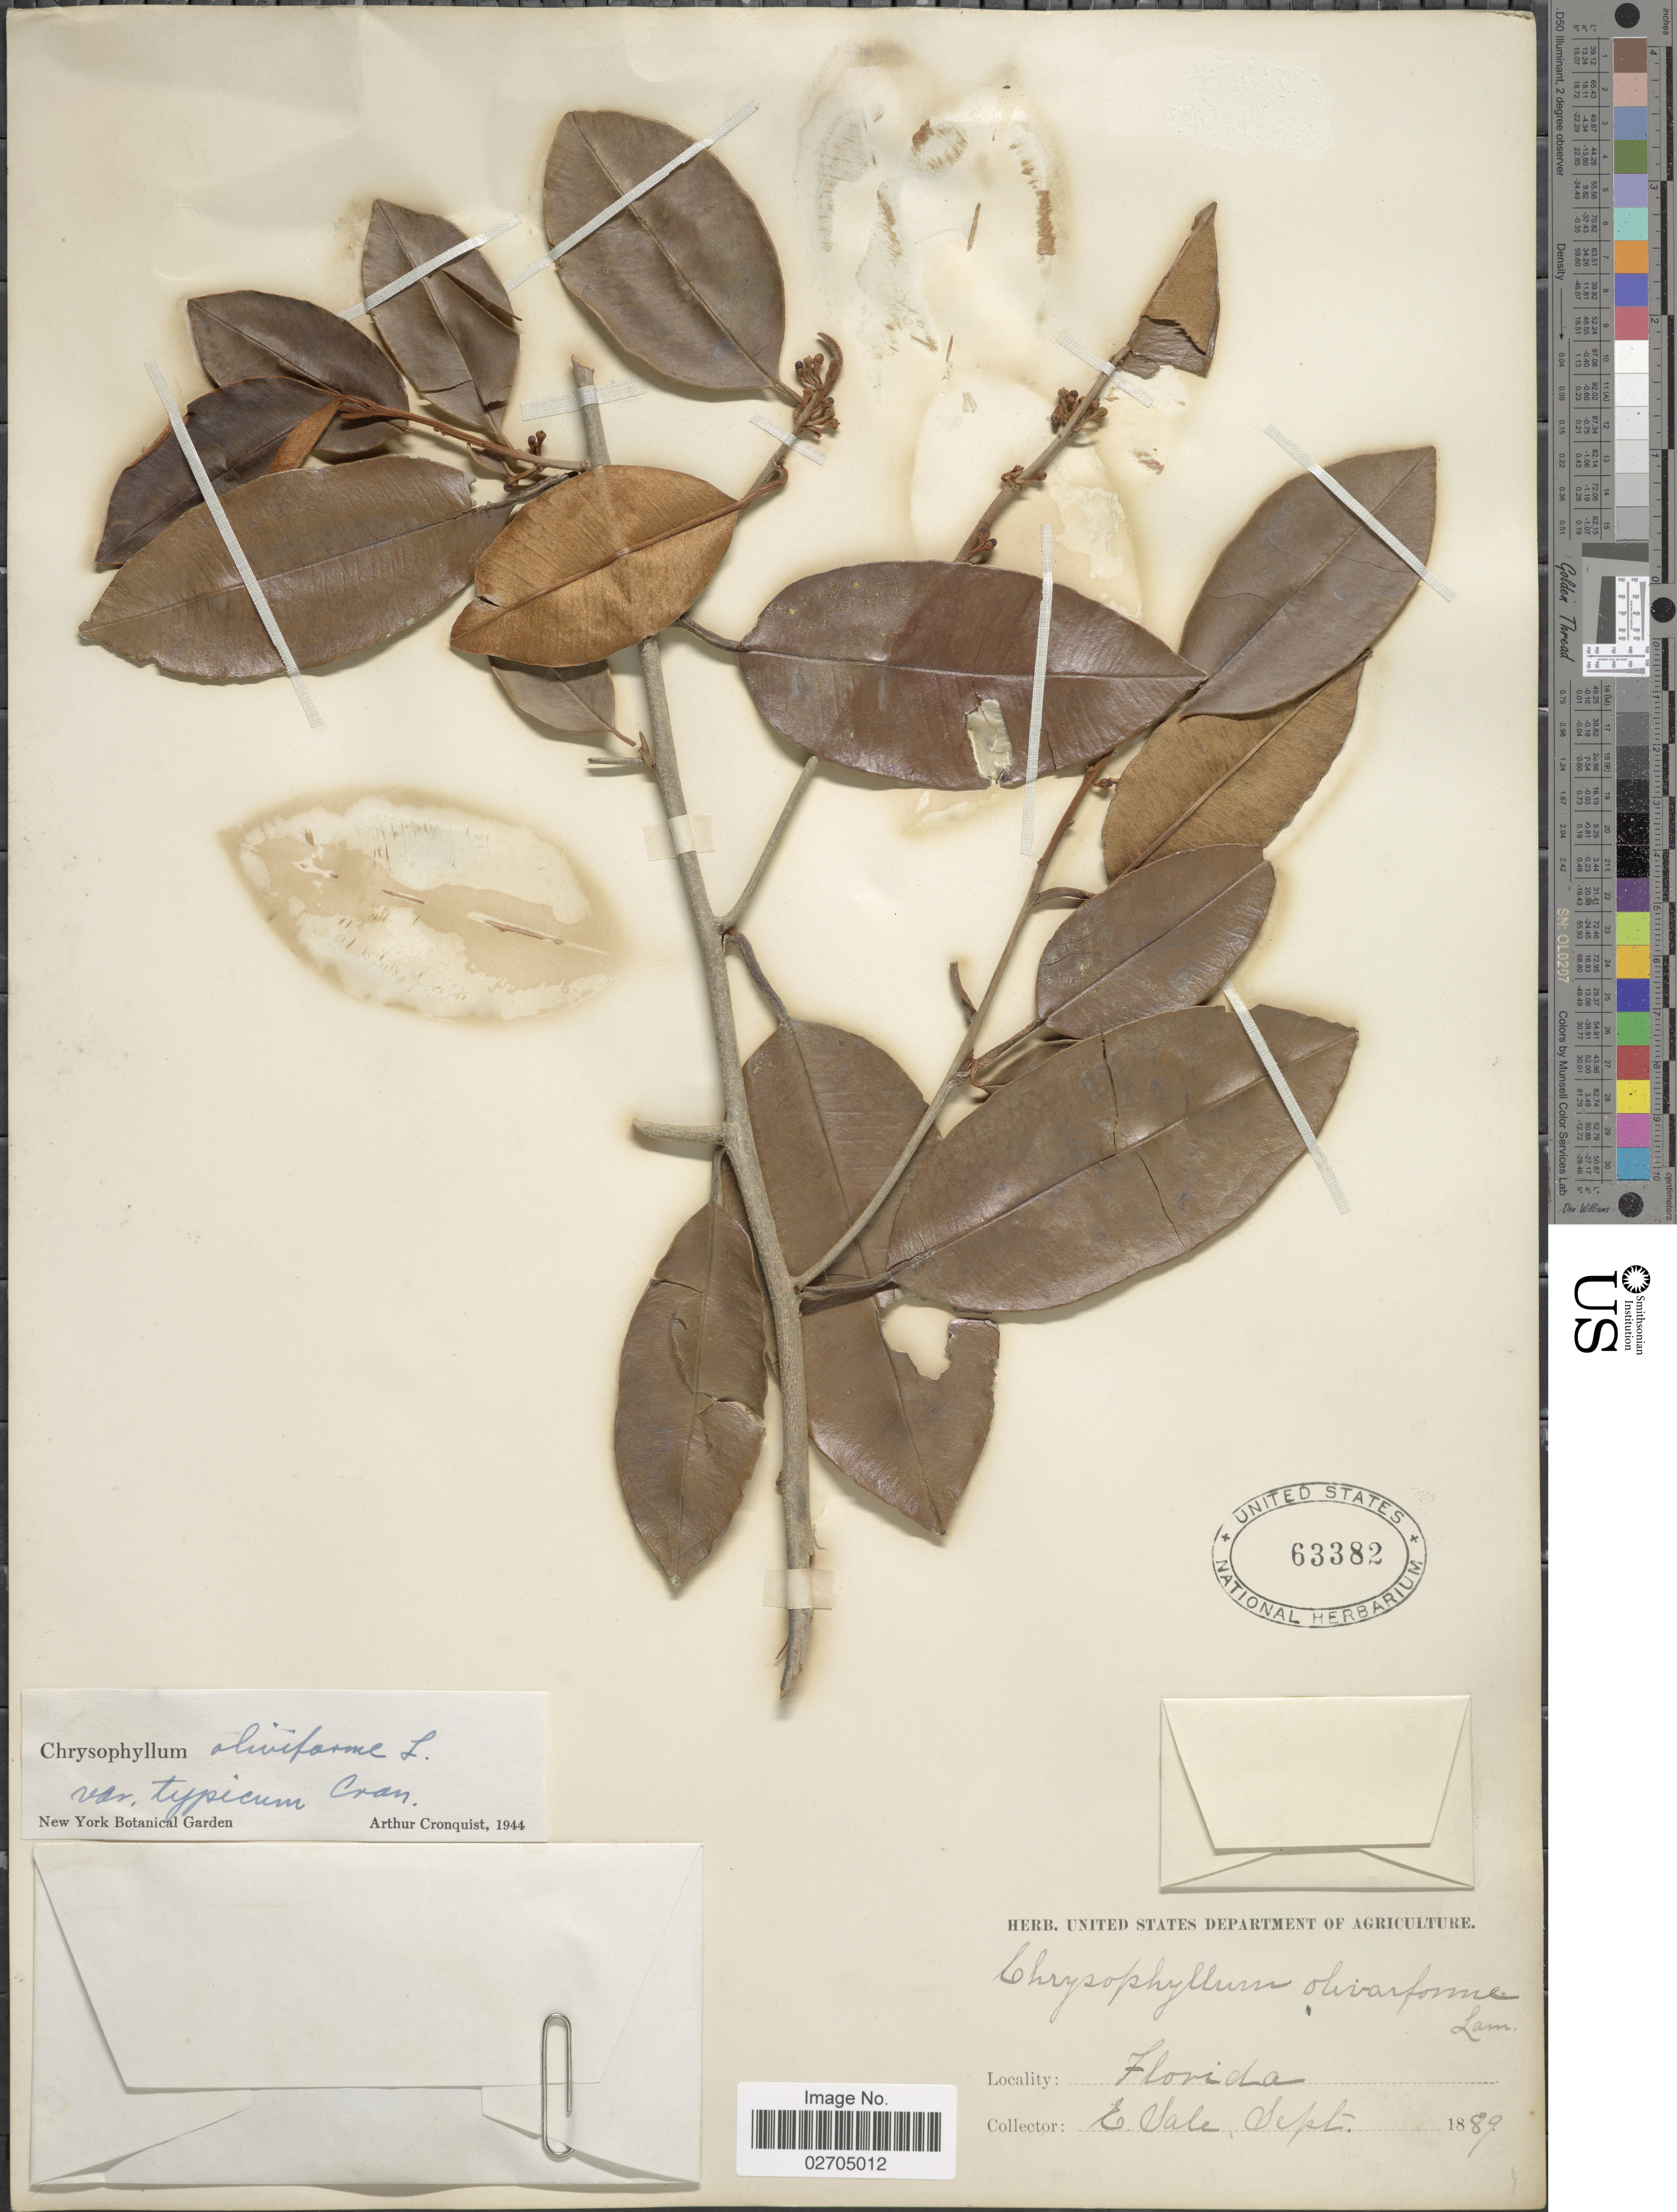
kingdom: Plantae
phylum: Tracheophyta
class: Magnoliopsida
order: Ericales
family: Sapotaceae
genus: Chrysophyllum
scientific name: Chrysophyllum oliviforme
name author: L.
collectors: E. Sale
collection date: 1889-09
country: United States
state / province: Florida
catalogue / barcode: US 63382